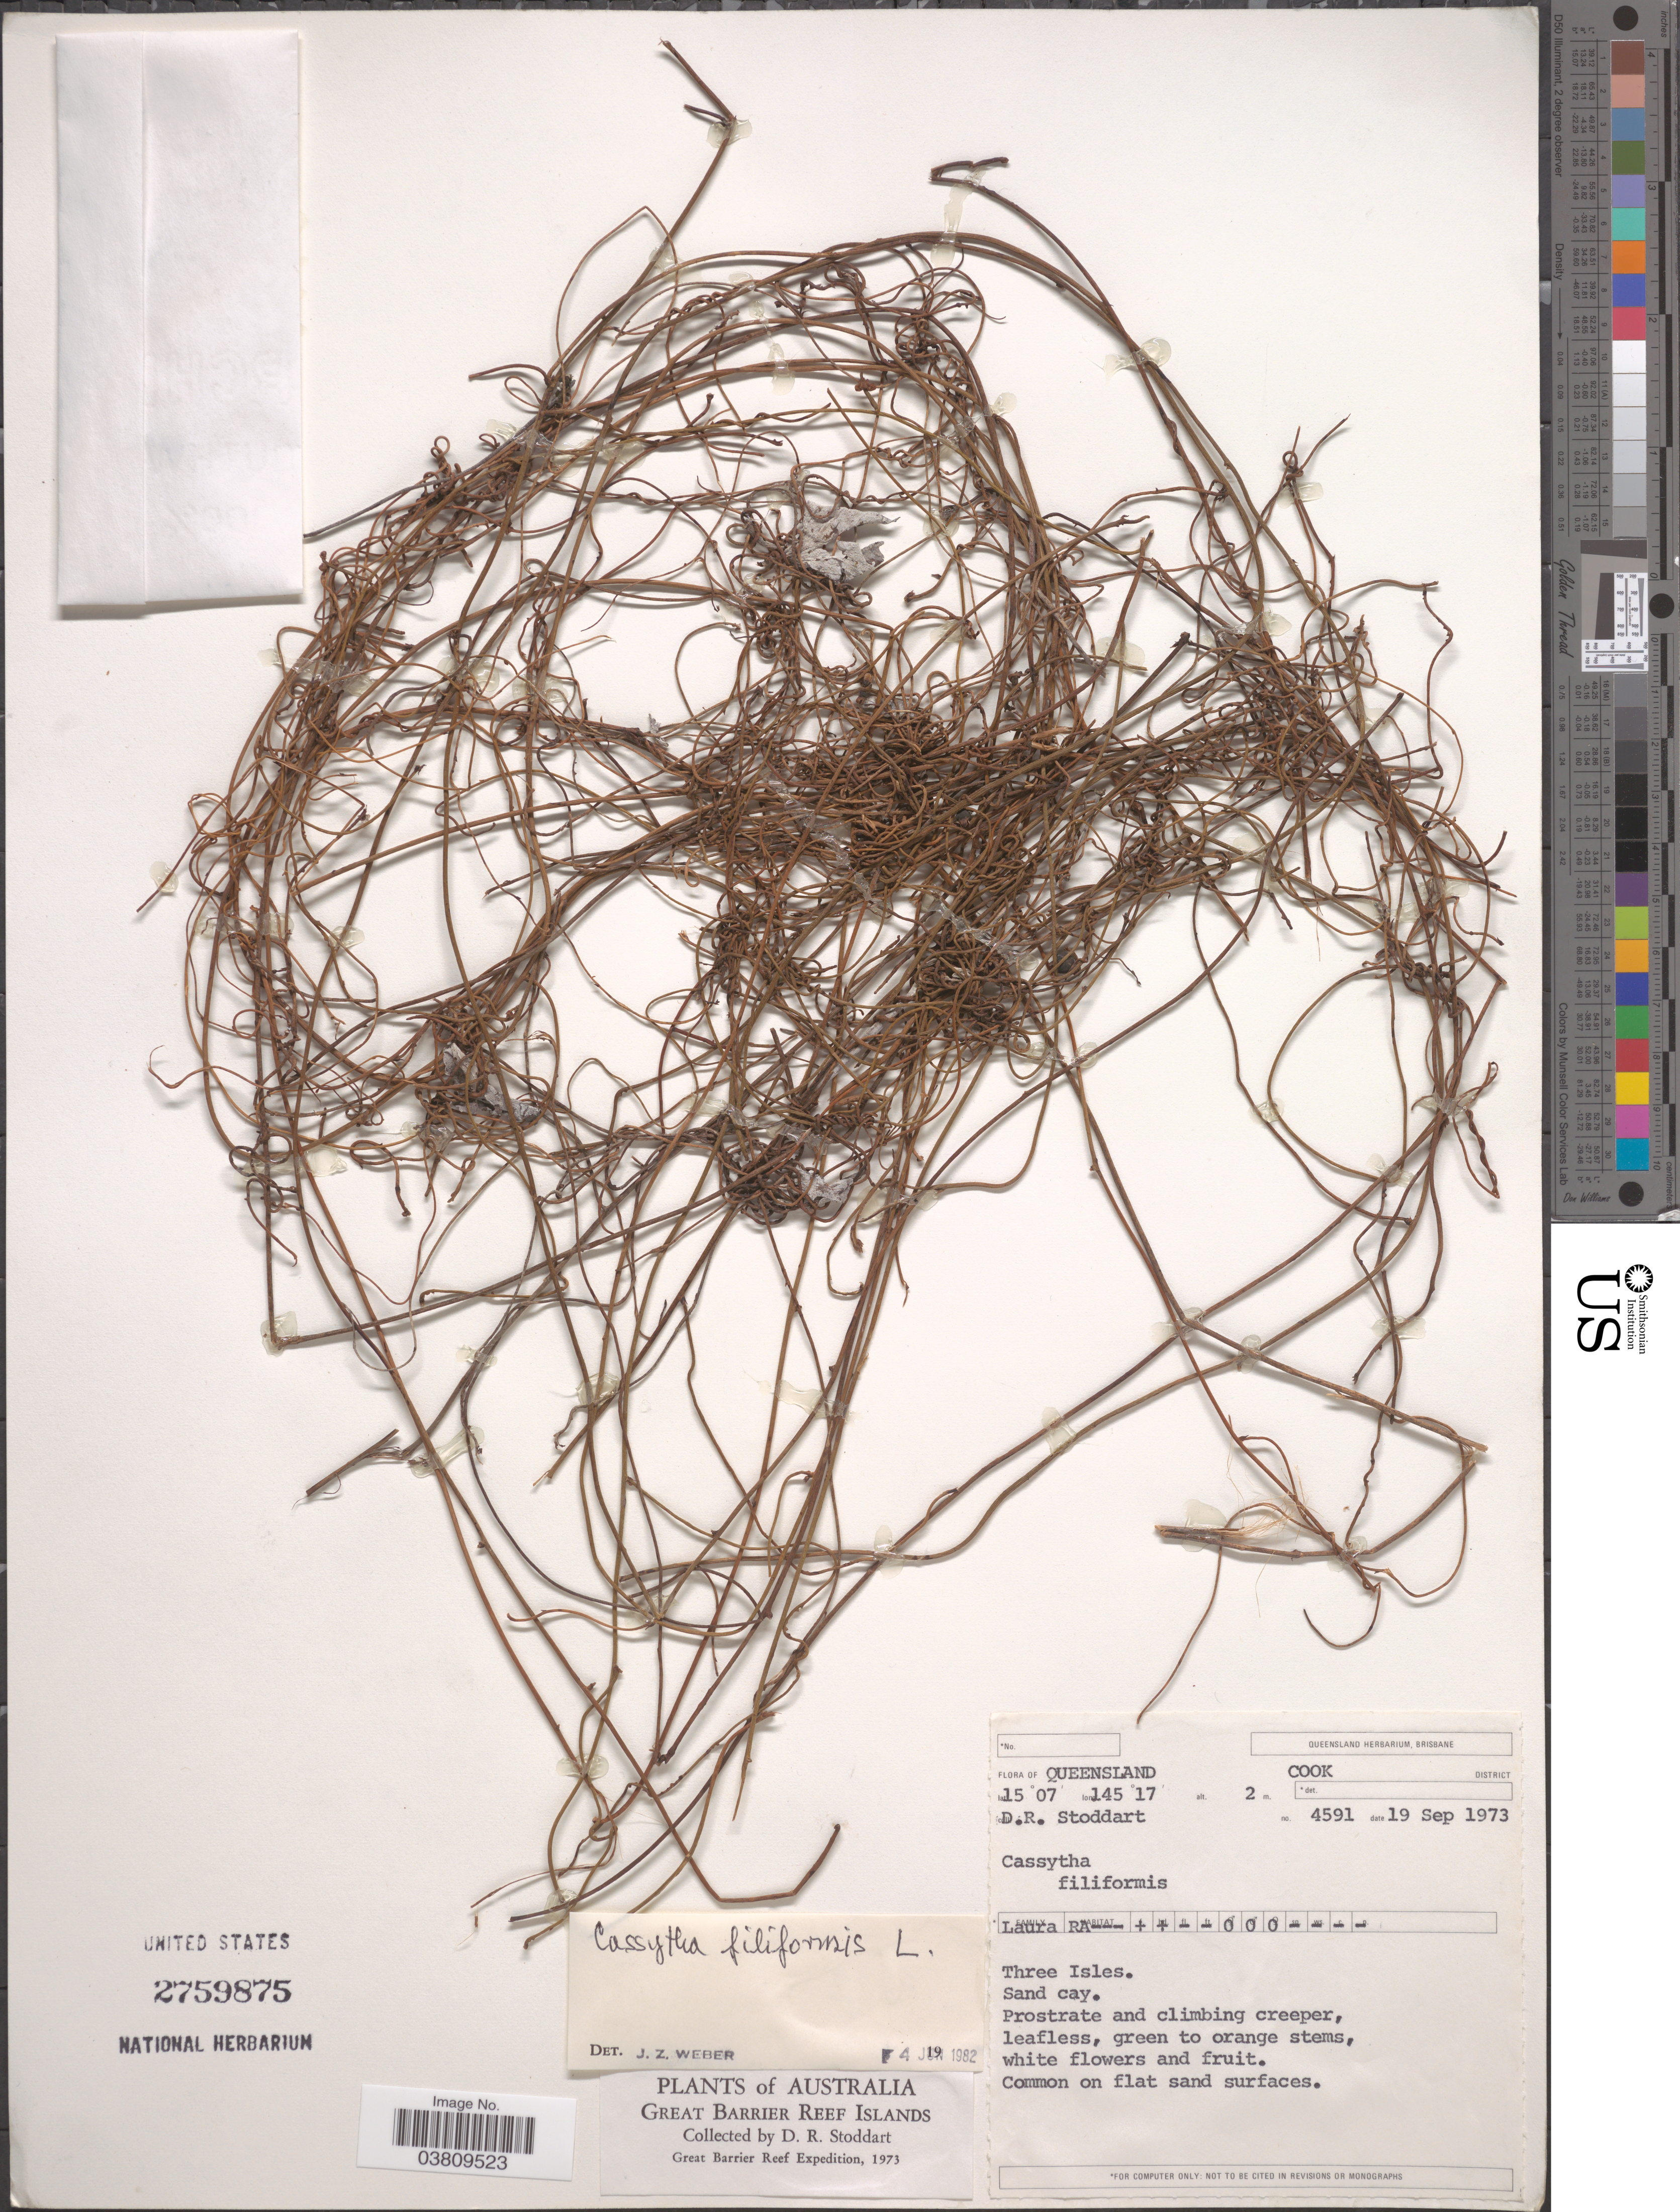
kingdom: Plantae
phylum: Tracheophyta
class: Magnoliopsida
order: Laurales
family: Lauraceae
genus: Cassytha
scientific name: Cassytha filiformis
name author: L.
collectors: D. R. Stoddart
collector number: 4591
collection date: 1973-09-19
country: Australia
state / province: Queensland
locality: Great Barrier Reef Islands. Cook District. Three Isles.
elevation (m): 2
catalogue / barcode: US 2759875